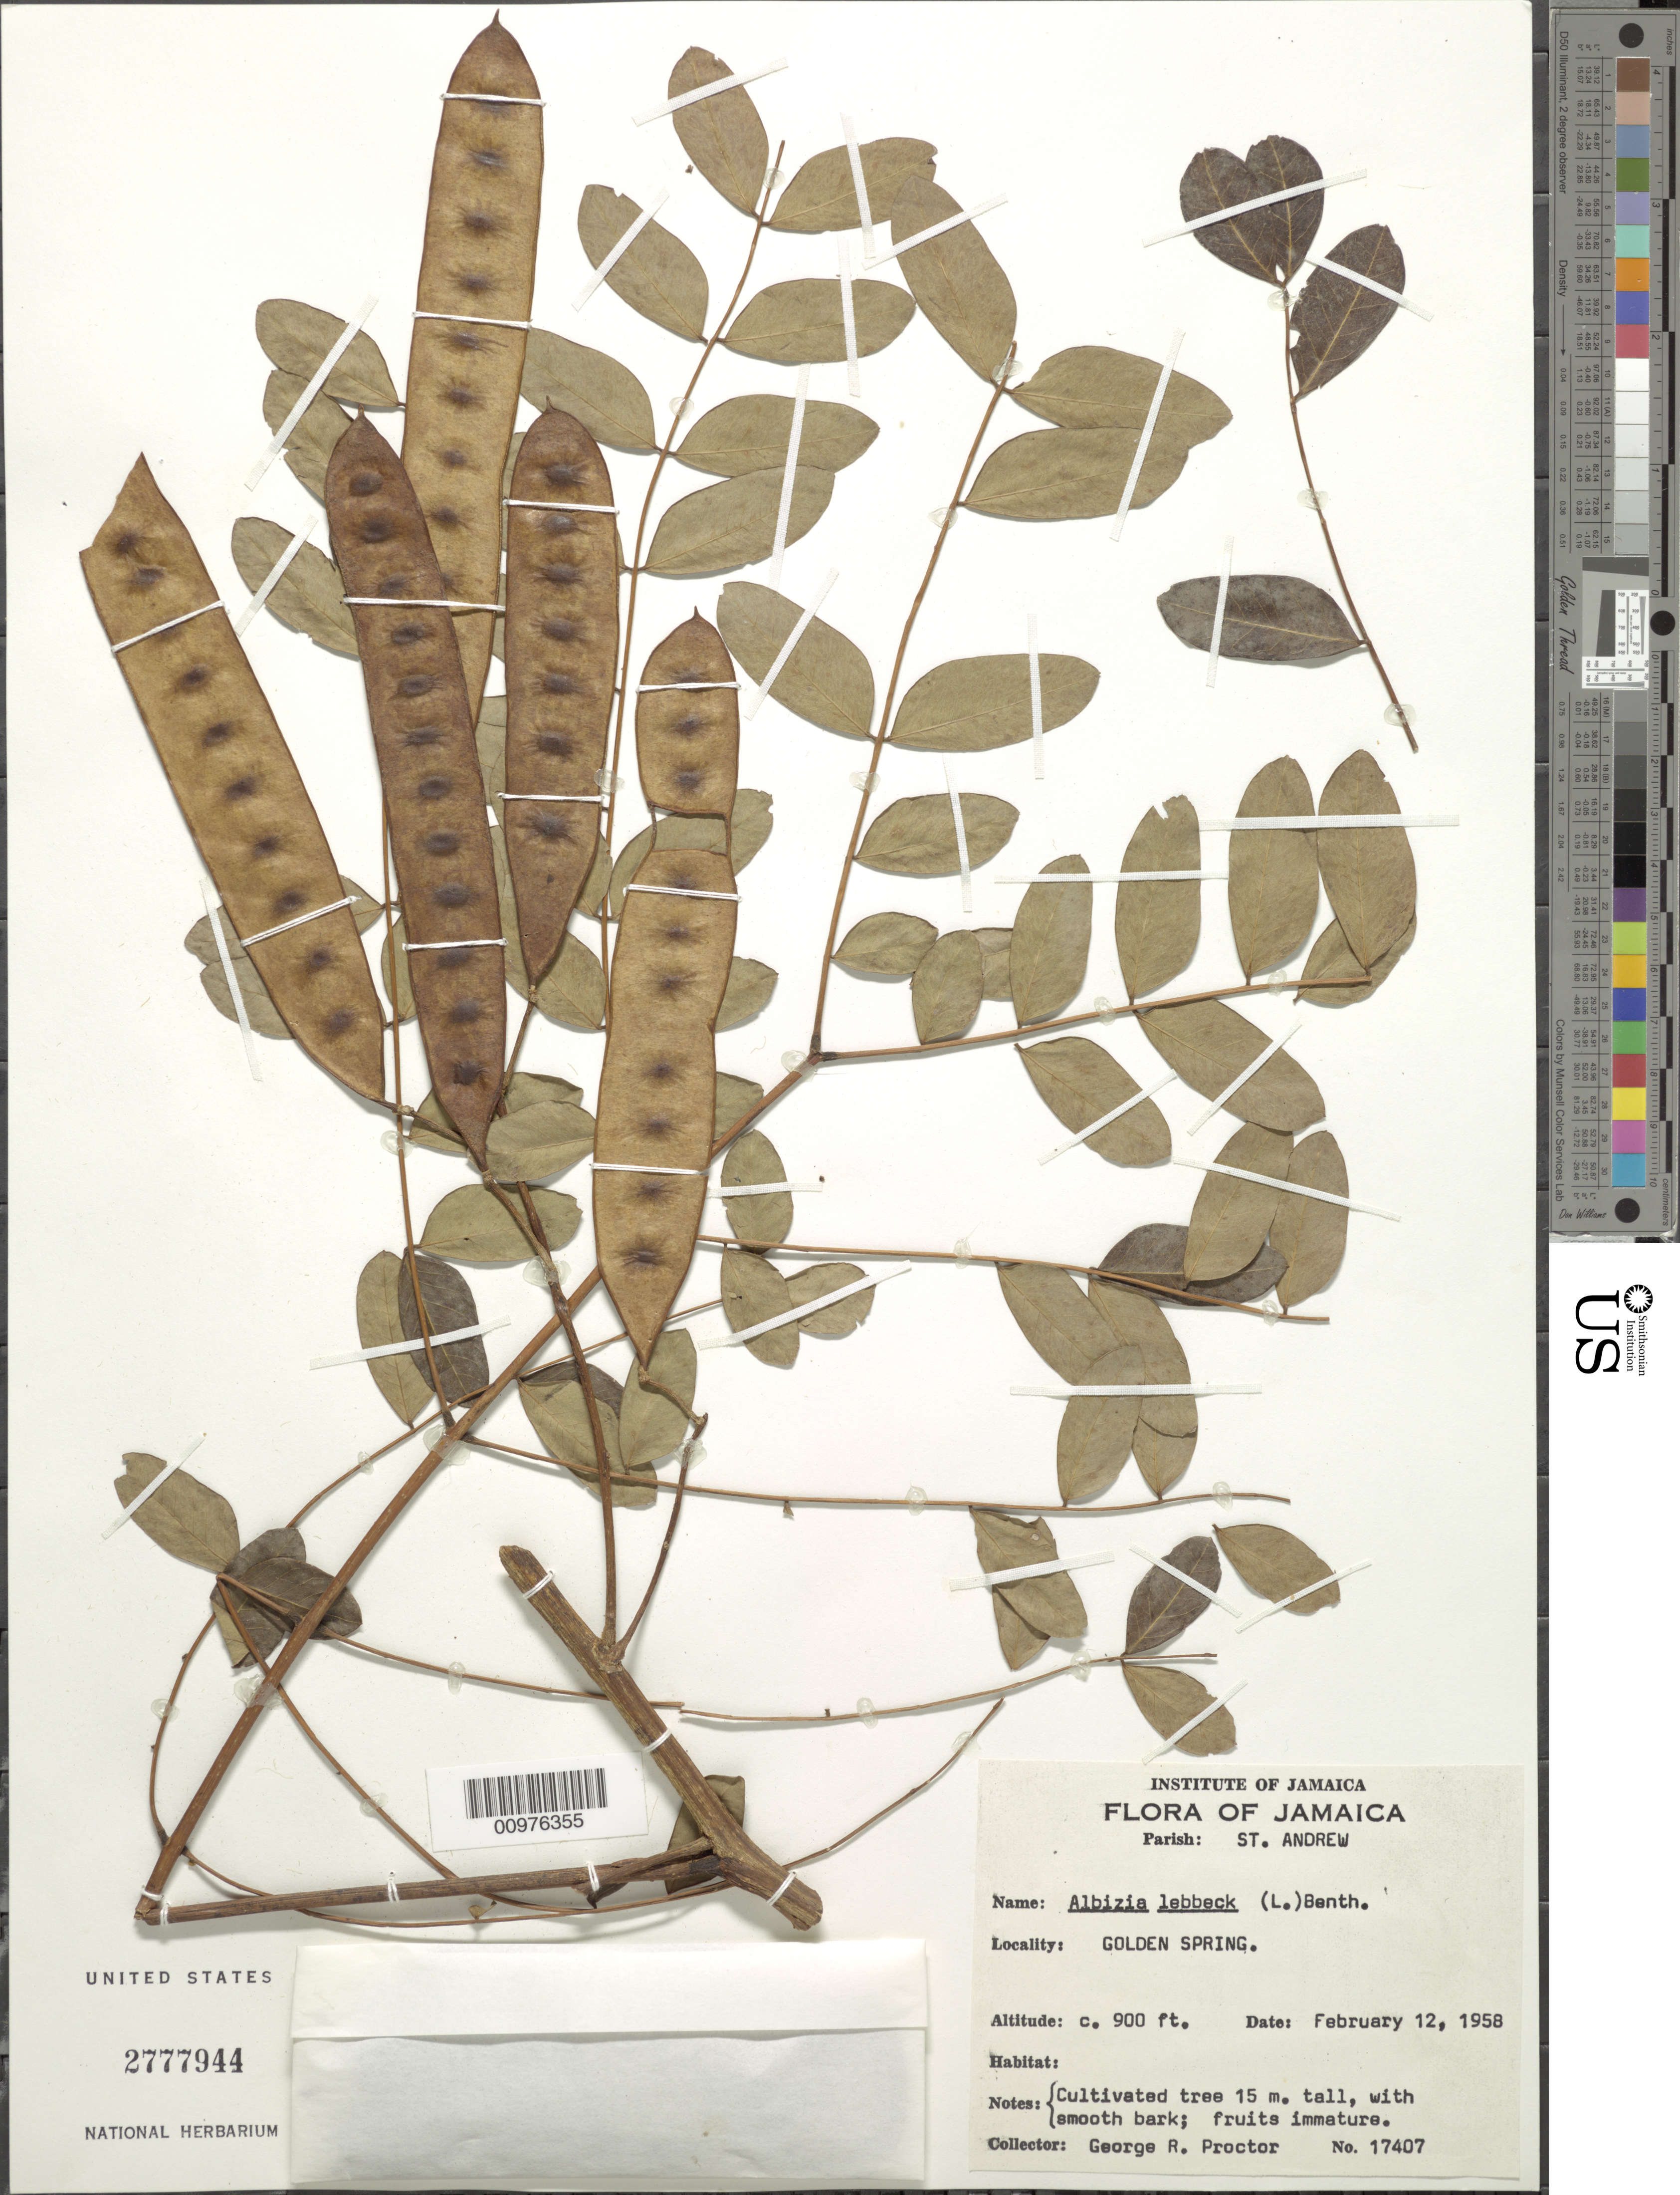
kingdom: Plantae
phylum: Tracheophyta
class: Magnoliopsida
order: Fabales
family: Fabaceae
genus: Albizia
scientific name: Albizia lebbeck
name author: (L.) Benth.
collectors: G. R. Proctor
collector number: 17407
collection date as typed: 12 Feb 1958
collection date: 1958-02-12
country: Jamaica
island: Jamaica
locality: Parish: St. Andrew; Locality: Golden Spring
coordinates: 0 N, 0 E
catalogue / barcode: US 2777944